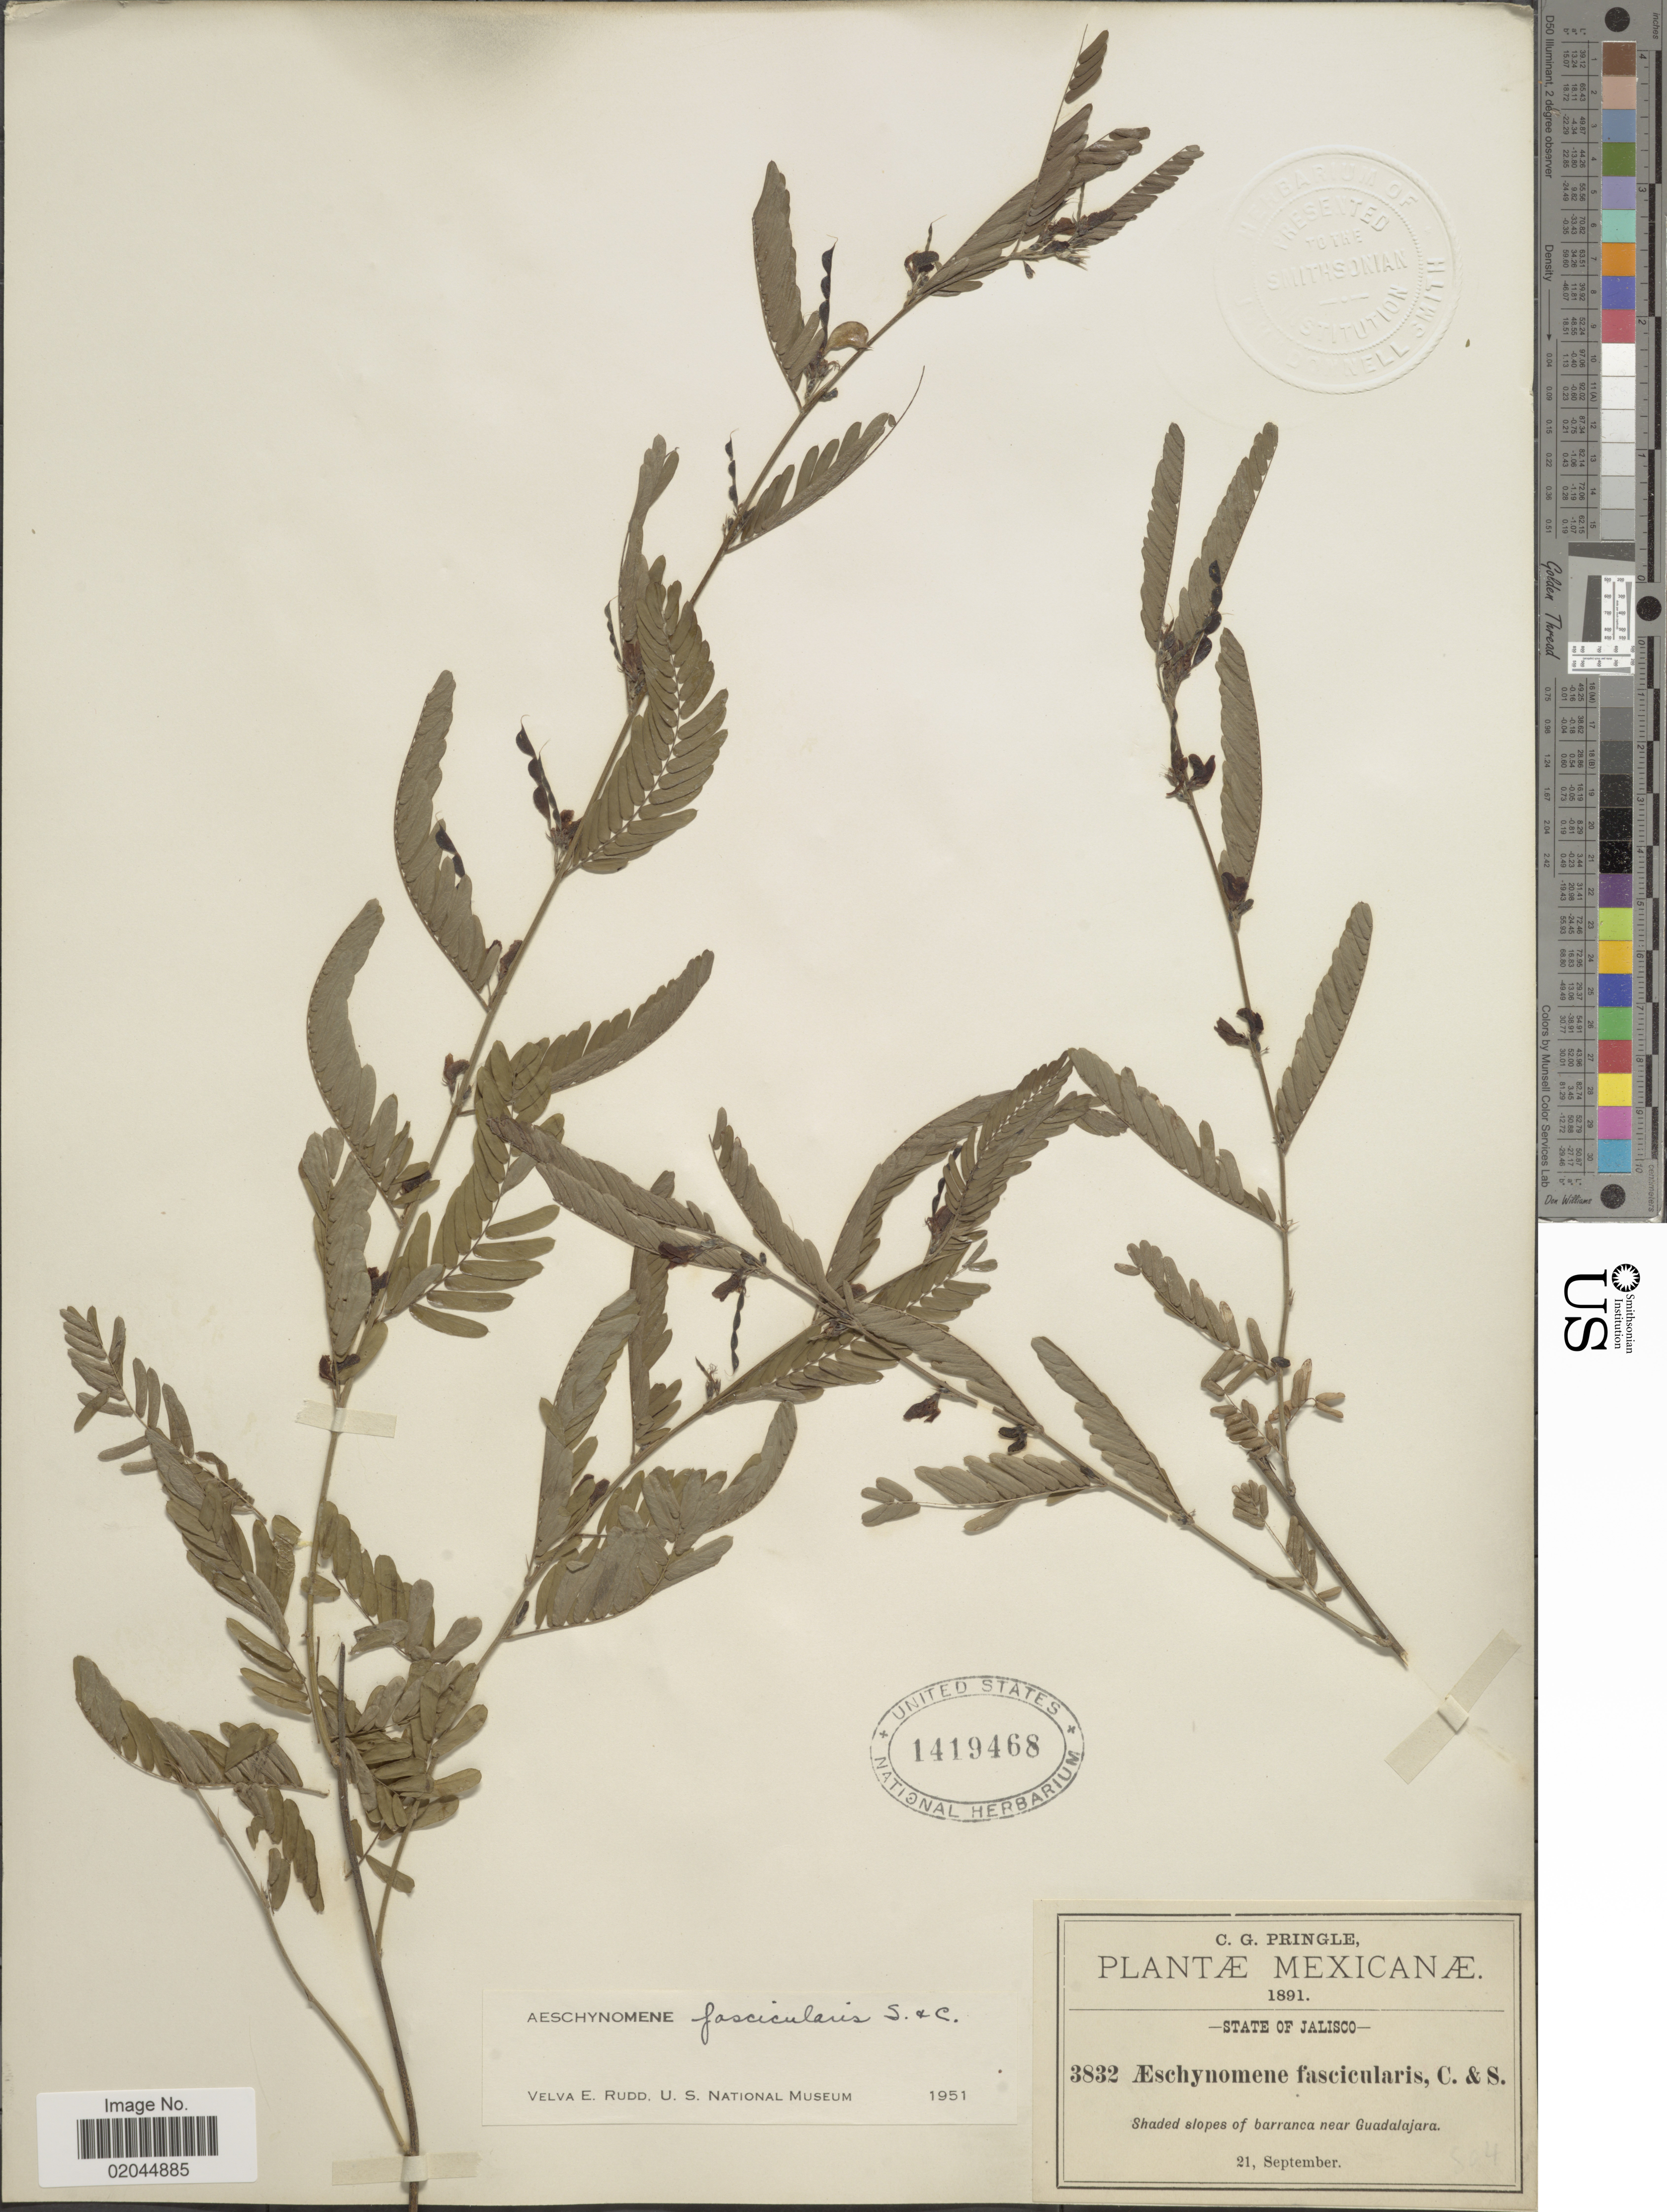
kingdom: Plantae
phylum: Tracheophyta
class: Magnoliopsida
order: Fabales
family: Fabaceae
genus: Aeschynomene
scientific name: Aeschynomene fascicularis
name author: Schltdl. & Cham.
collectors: C. G. Pringle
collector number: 3832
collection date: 1891-09-21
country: Mexico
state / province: Jalisco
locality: barranca near Guadalajara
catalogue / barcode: US 1419468